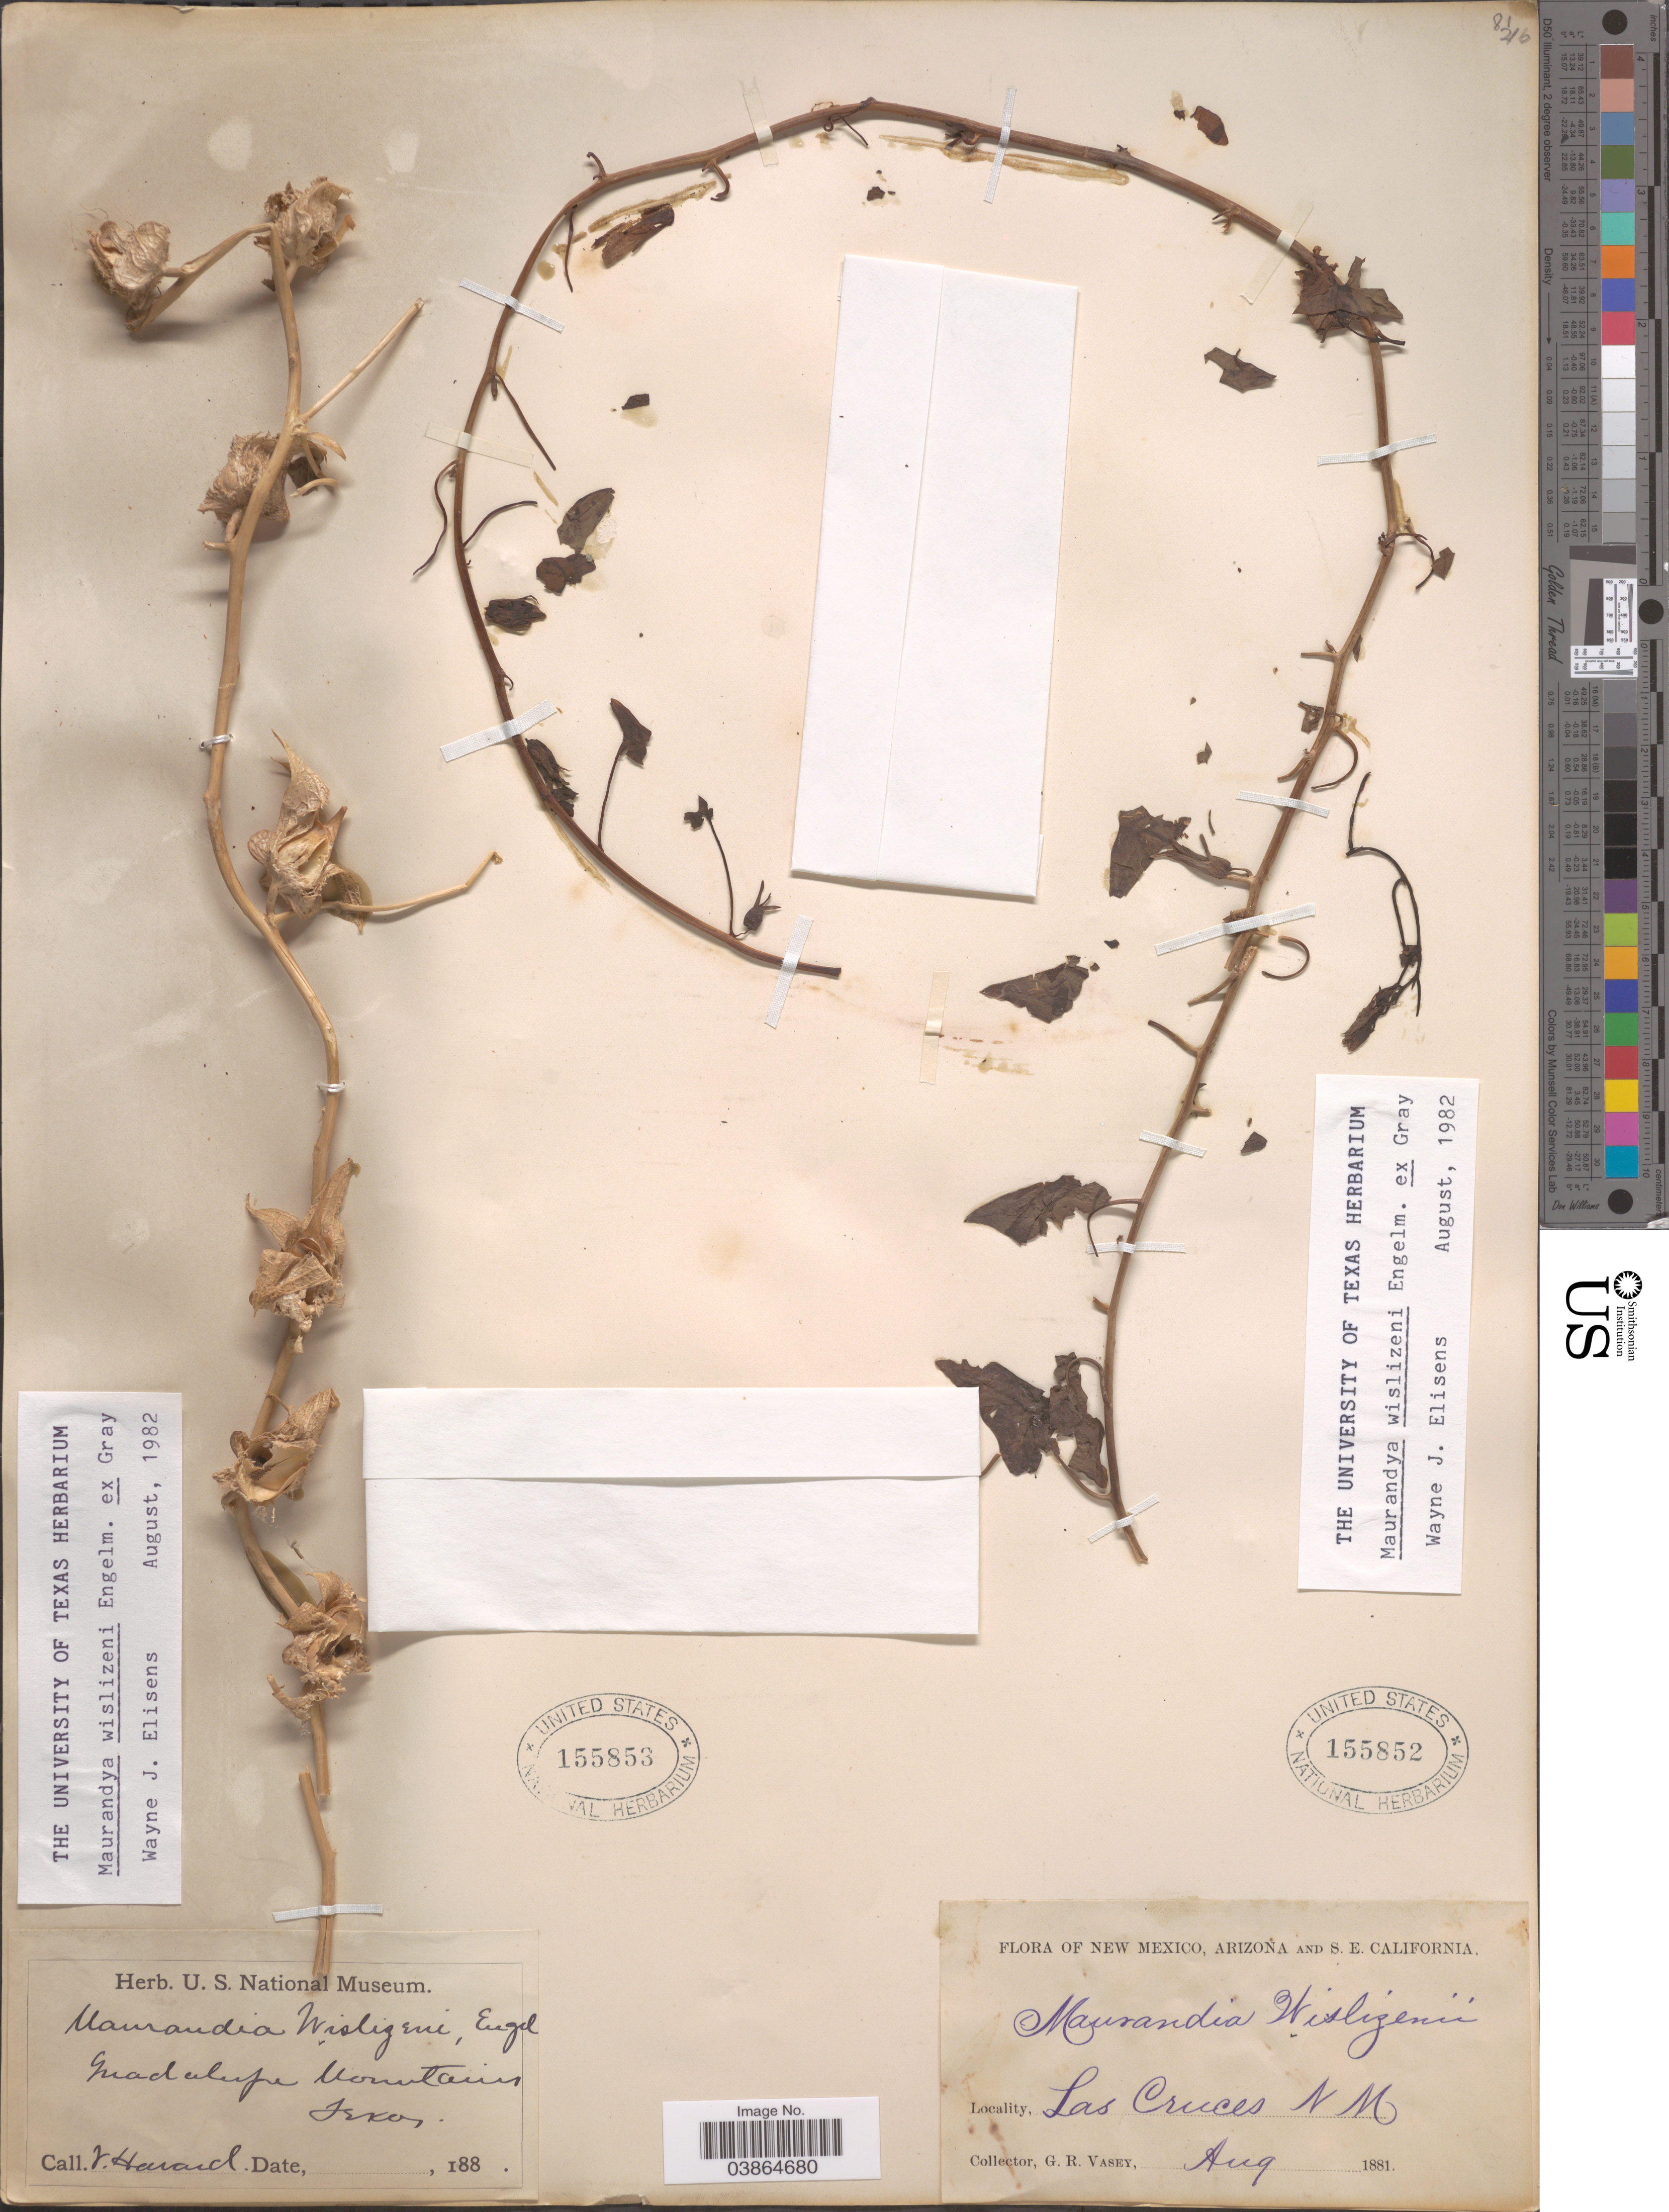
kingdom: Plantae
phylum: Tracheophyta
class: Magnoliopsida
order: Lamiales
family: Plantaginaceae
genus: Maurandya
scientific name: Maurandya wislizeni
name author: Engelm. ex A. Gray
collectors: G. R. Vasey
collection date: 1881-08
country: United States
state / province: New Mexico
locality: Las Cruces.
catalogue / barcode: US 155852